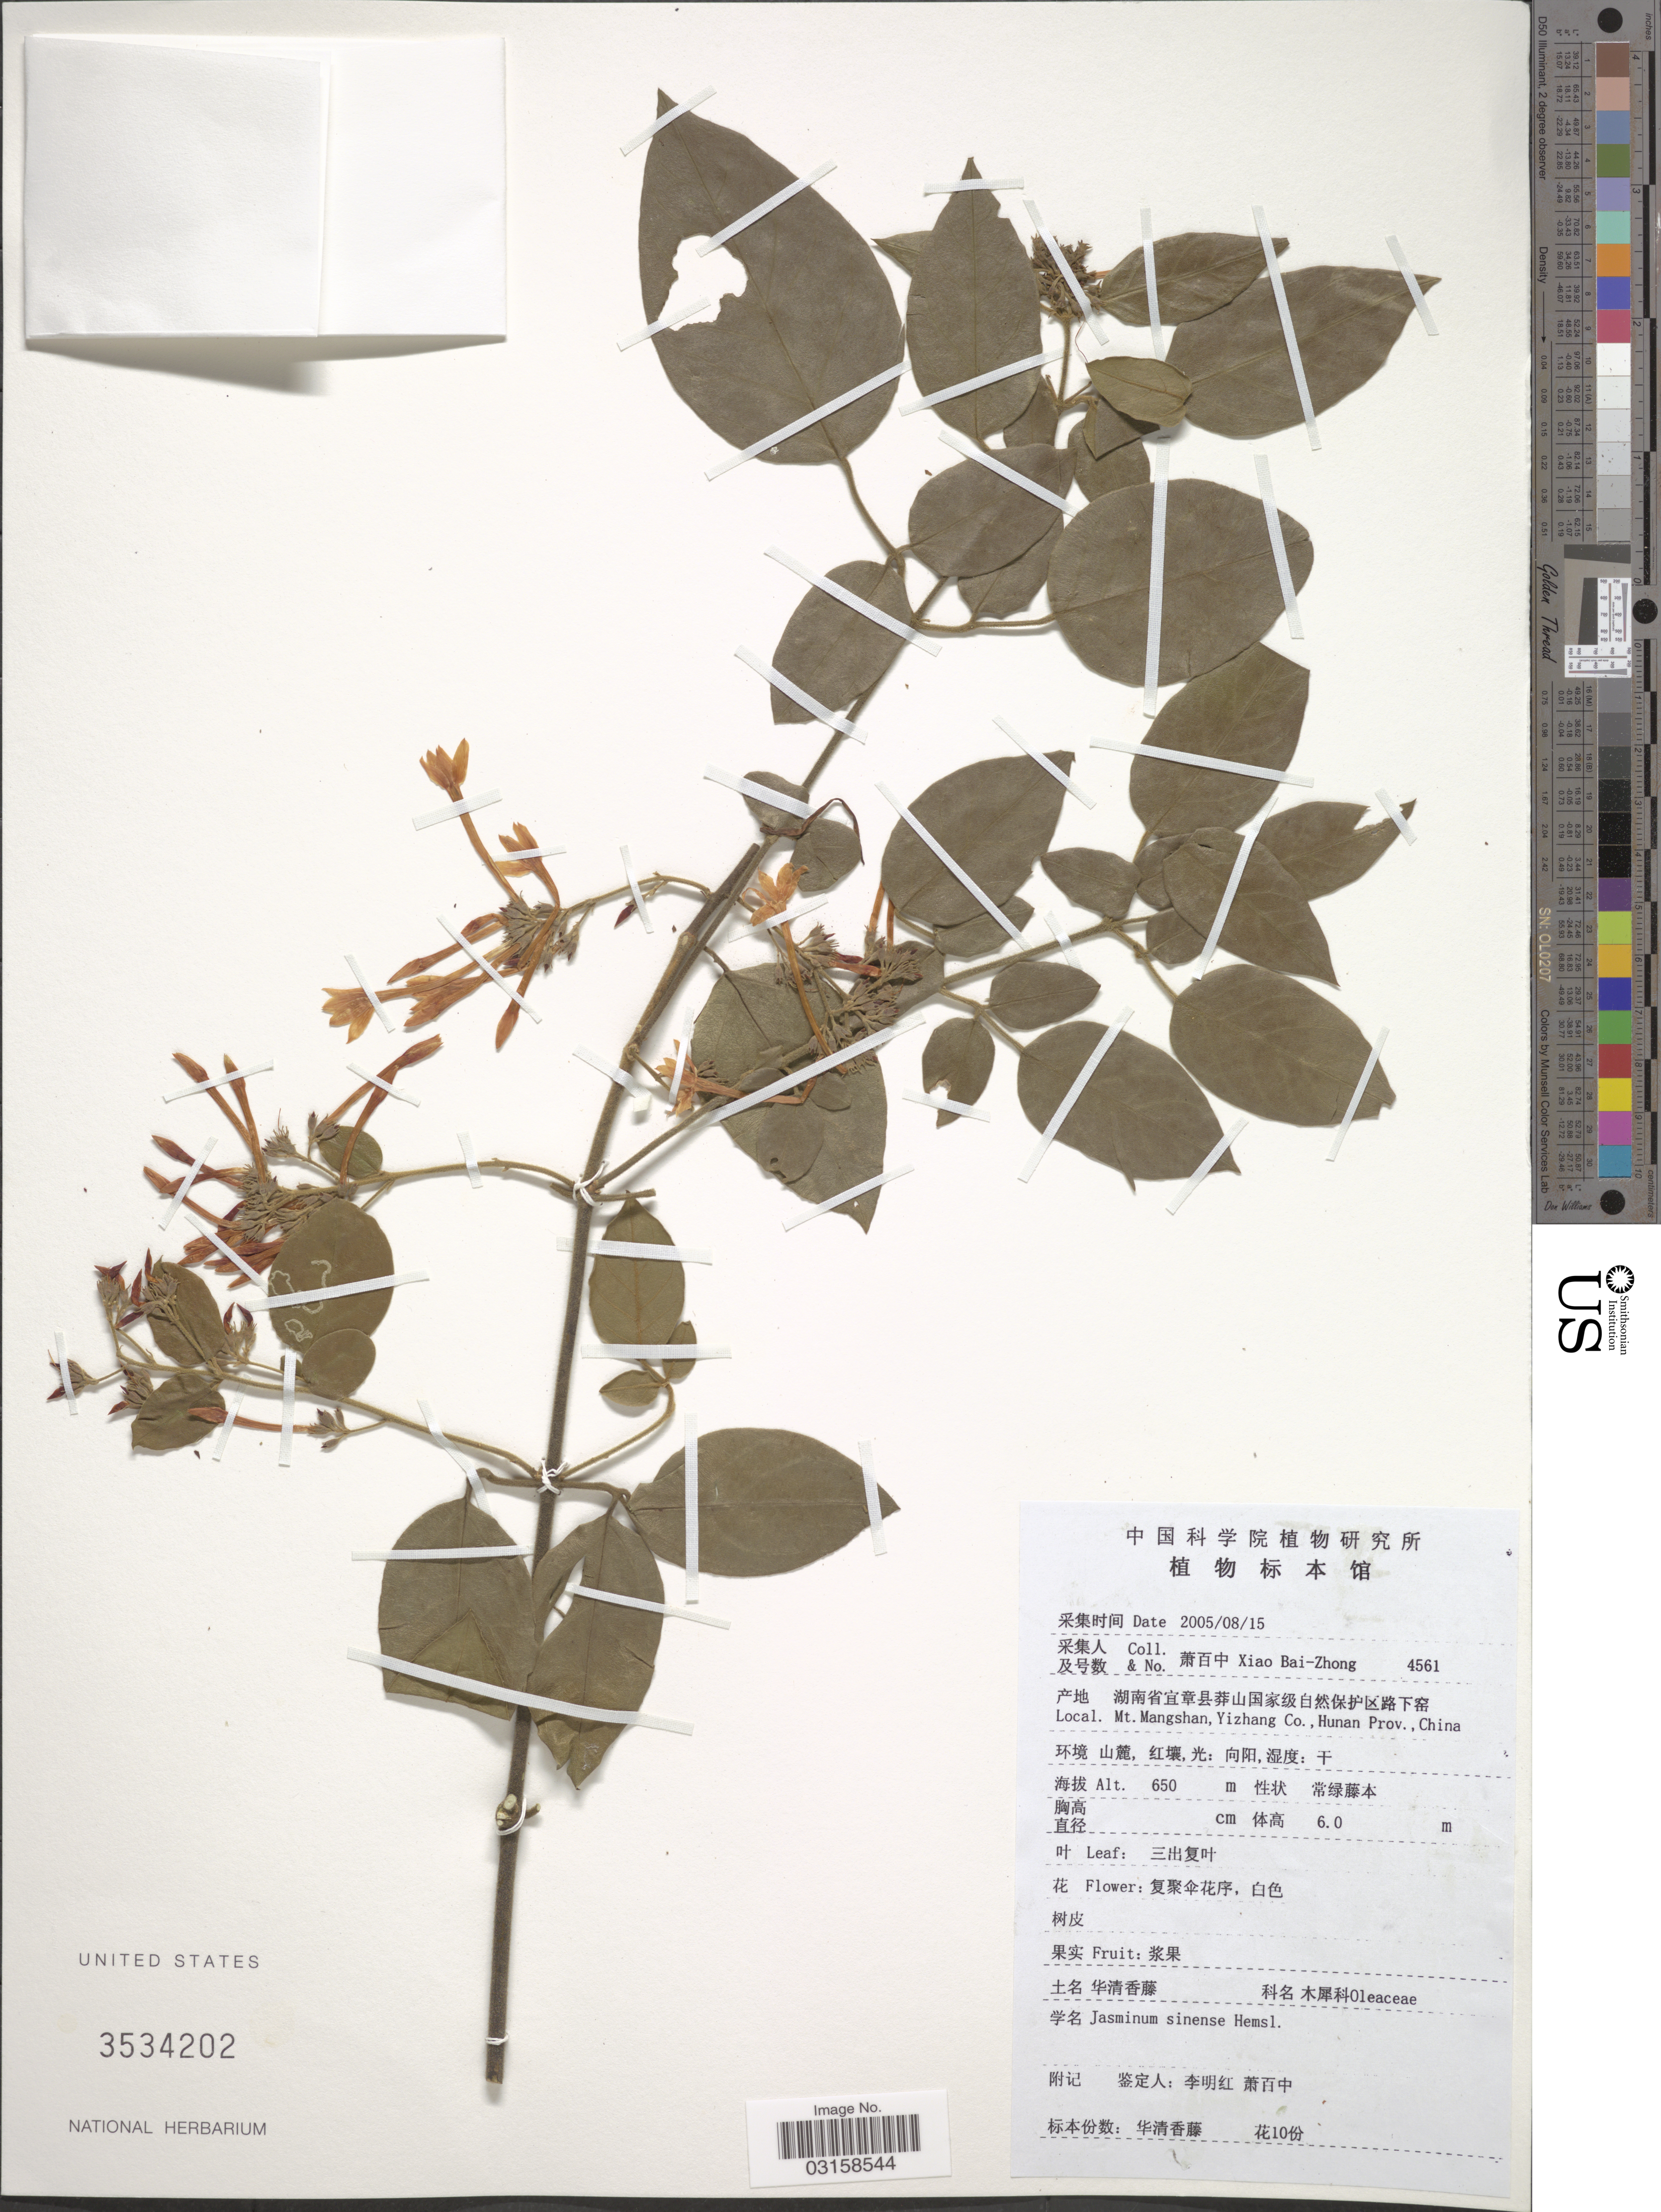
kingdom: Plantae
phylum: Tracheophyta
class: Magnoliopsida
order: Lamiales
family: Oleaceae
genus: Jasminum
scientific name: Jasminum sinense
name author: Hemsl.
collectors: B. Z. Xiao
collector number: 4561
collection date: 2005-08-15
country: China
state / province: Hunan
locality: Mt. Mangshan, Yizhang Co.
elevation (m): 650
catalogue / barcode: US 3534202